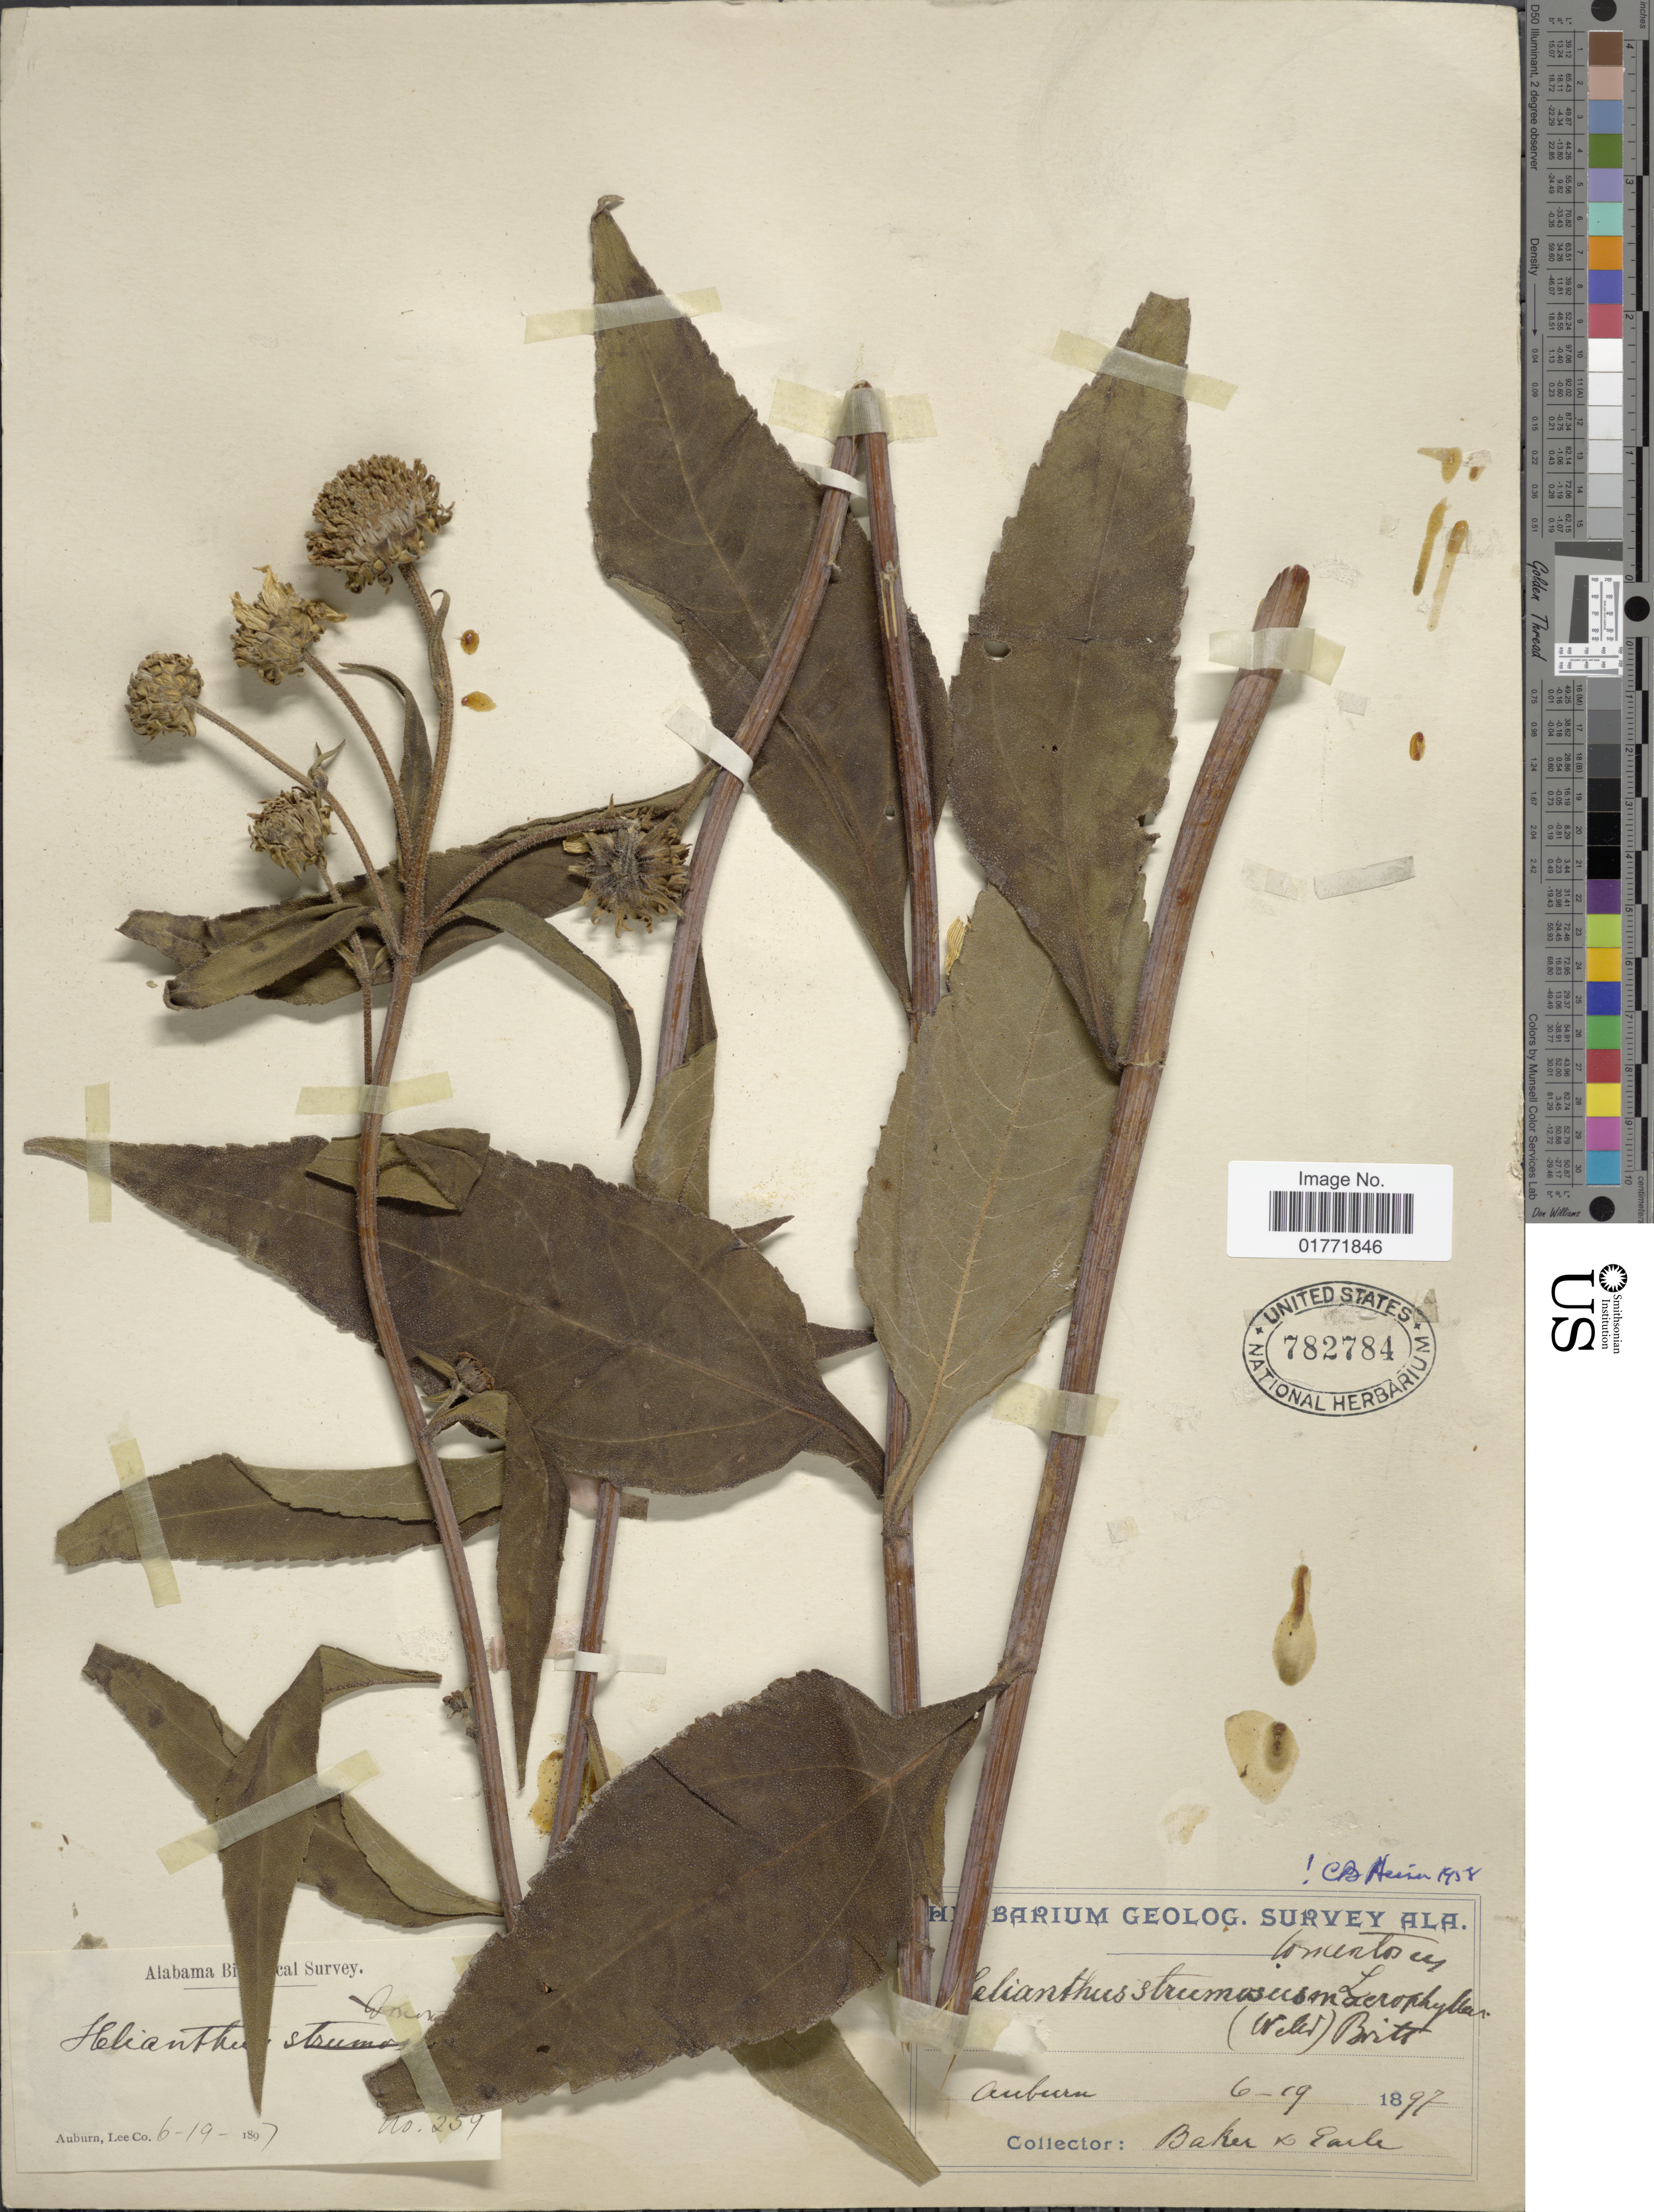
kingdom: Plantae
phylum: Tracheophyta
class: Magnoliopsida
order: Asterales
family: Asteraceae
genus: Helianthus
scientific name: Helianthus tomentosus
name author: Michx.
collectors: -- Baker & -. Earle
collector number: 259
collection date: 1897-06-19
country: United States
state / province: Alabama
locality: Auburn, Lee Co.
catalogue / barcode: US 782784